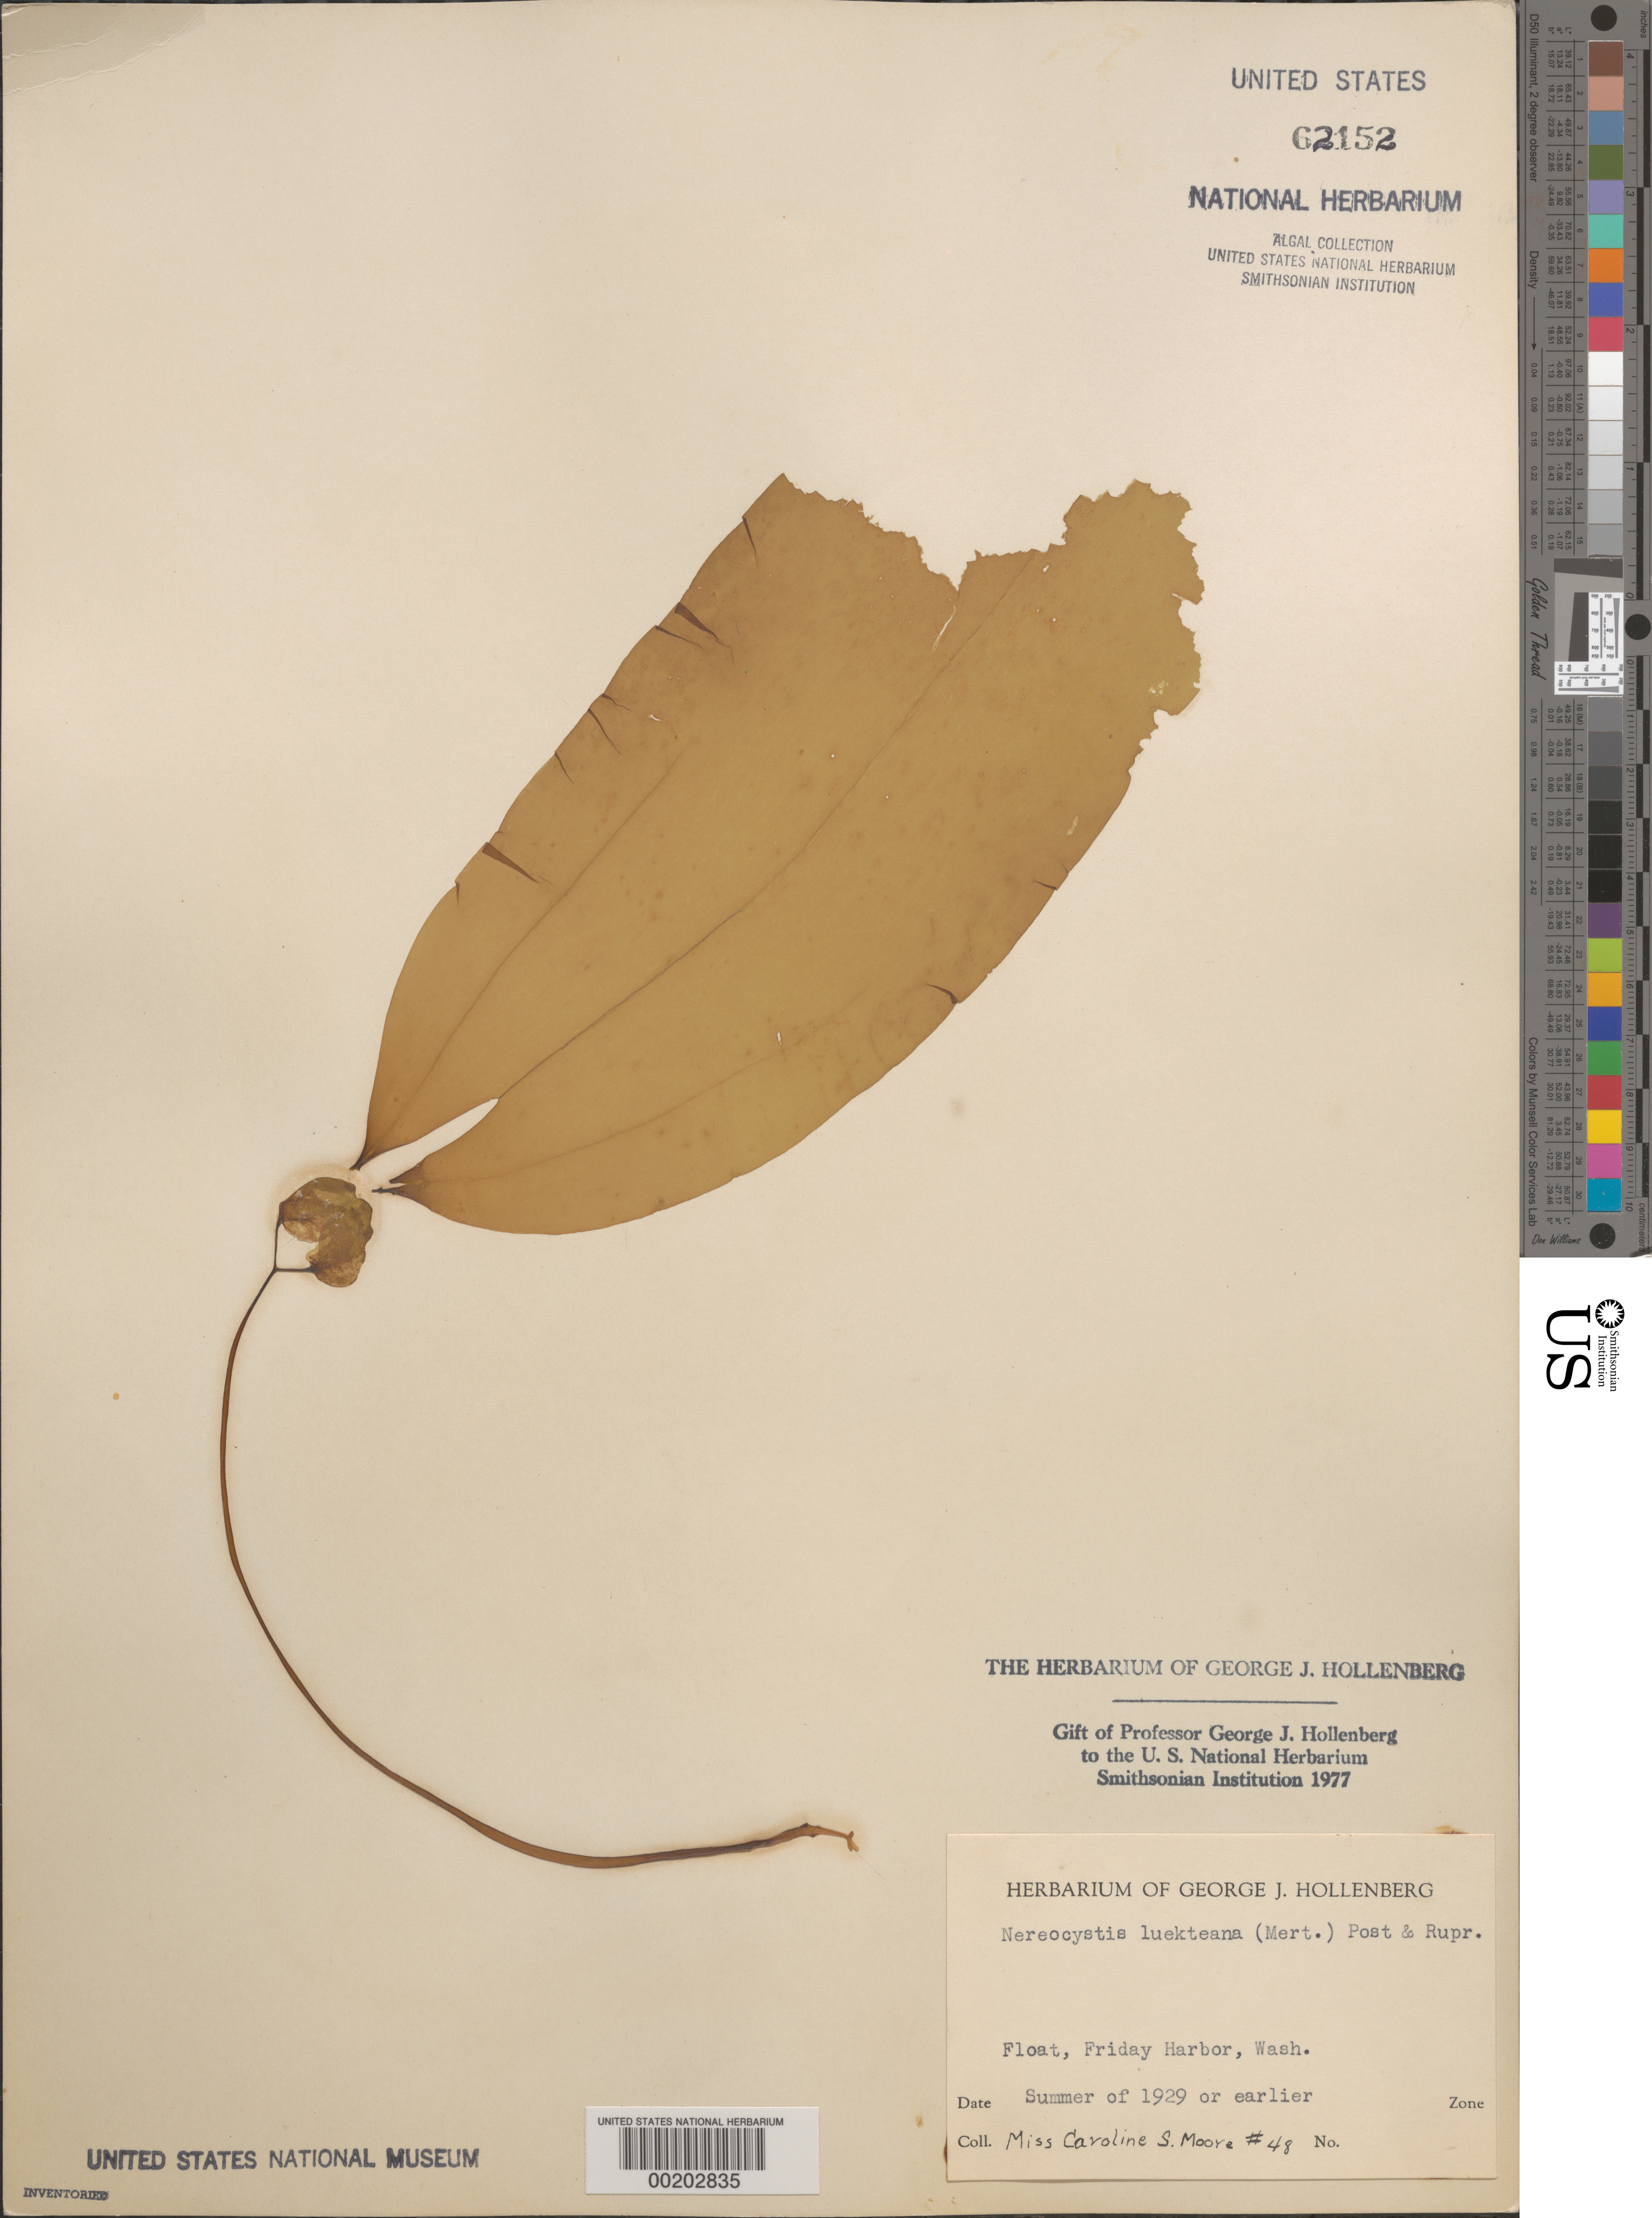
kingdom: Chromista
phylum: Ochrophyta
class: Phaeophyceae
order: Laminariales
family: Laminariaceae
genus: Nereocystis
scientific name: Nereocystis luetkeana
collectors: C. Moore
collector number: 48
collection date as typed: Sum 1929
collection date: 1929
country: United States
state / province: Washington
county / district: San Juan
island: San Juan Island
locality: Friday Harbor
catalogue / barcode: US 62152